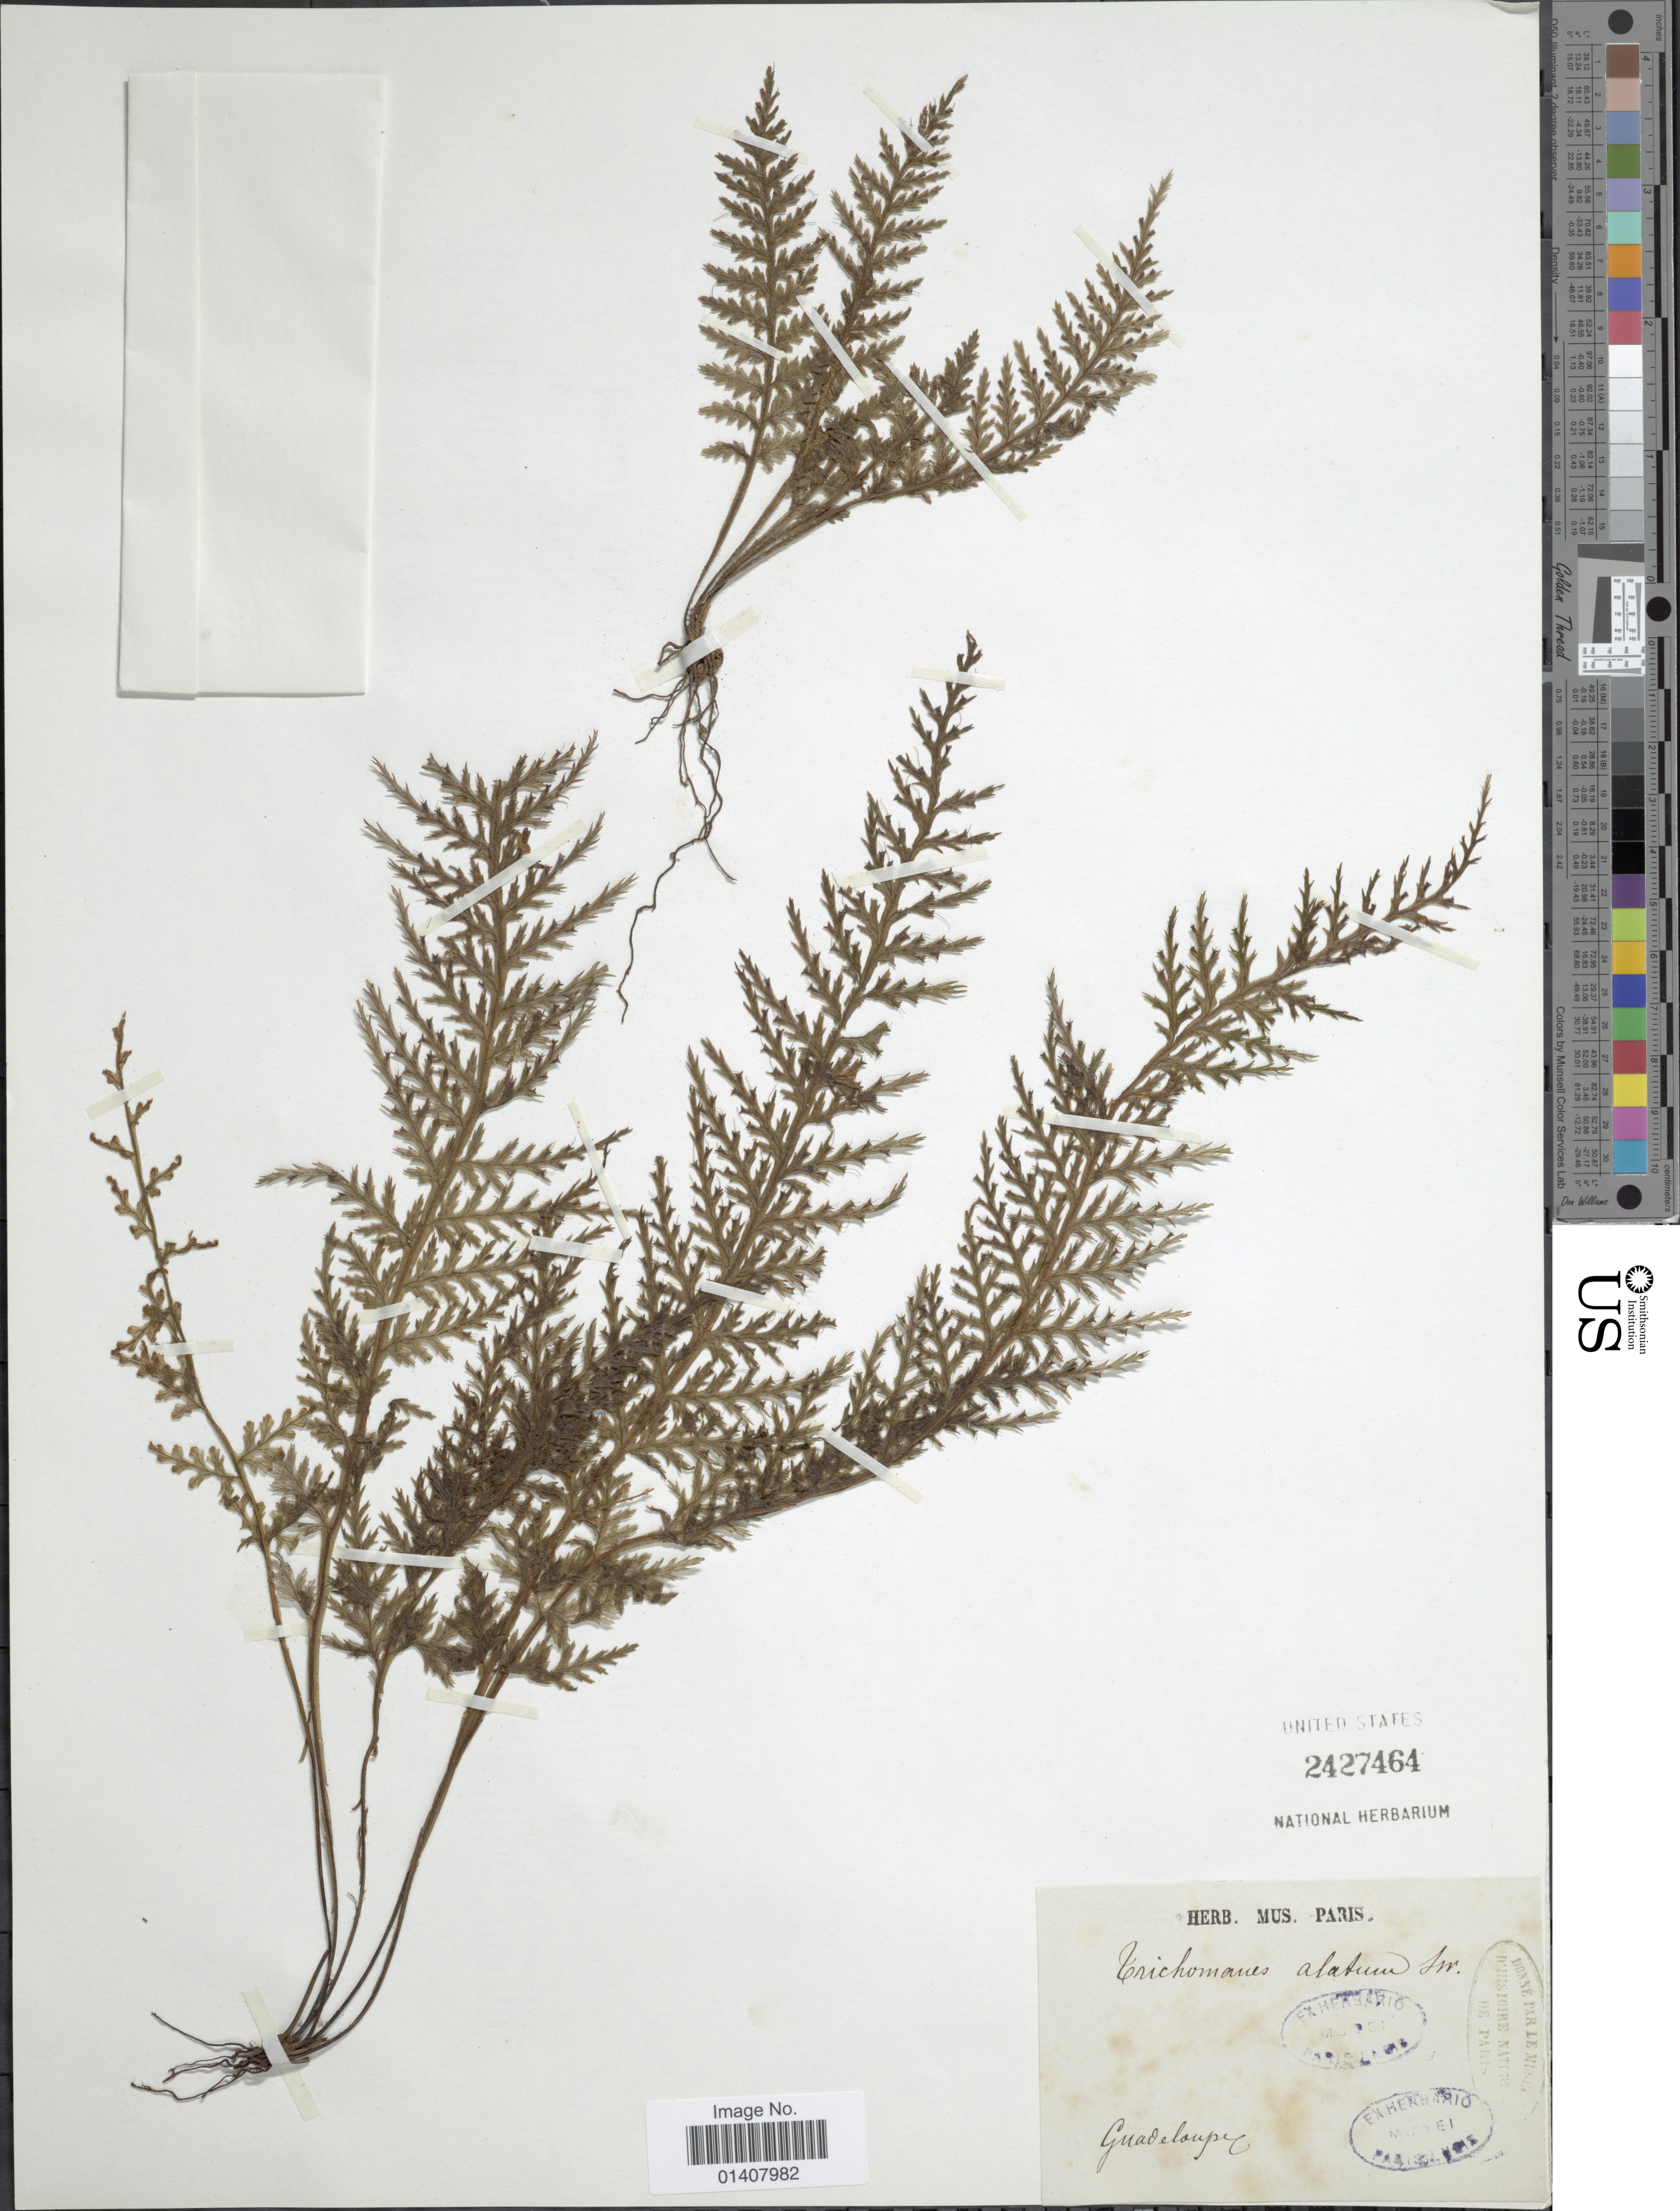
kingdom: Plantae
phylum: Tracheophyta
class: Polypodiopsida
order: Hymenophyllales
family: Hymenophyllaceae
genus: Trichomanes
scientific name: Trichomanes alatum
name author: Sw.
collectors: ex herb. Mus. Paris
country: Guadeloupe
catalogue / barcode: US 2427464